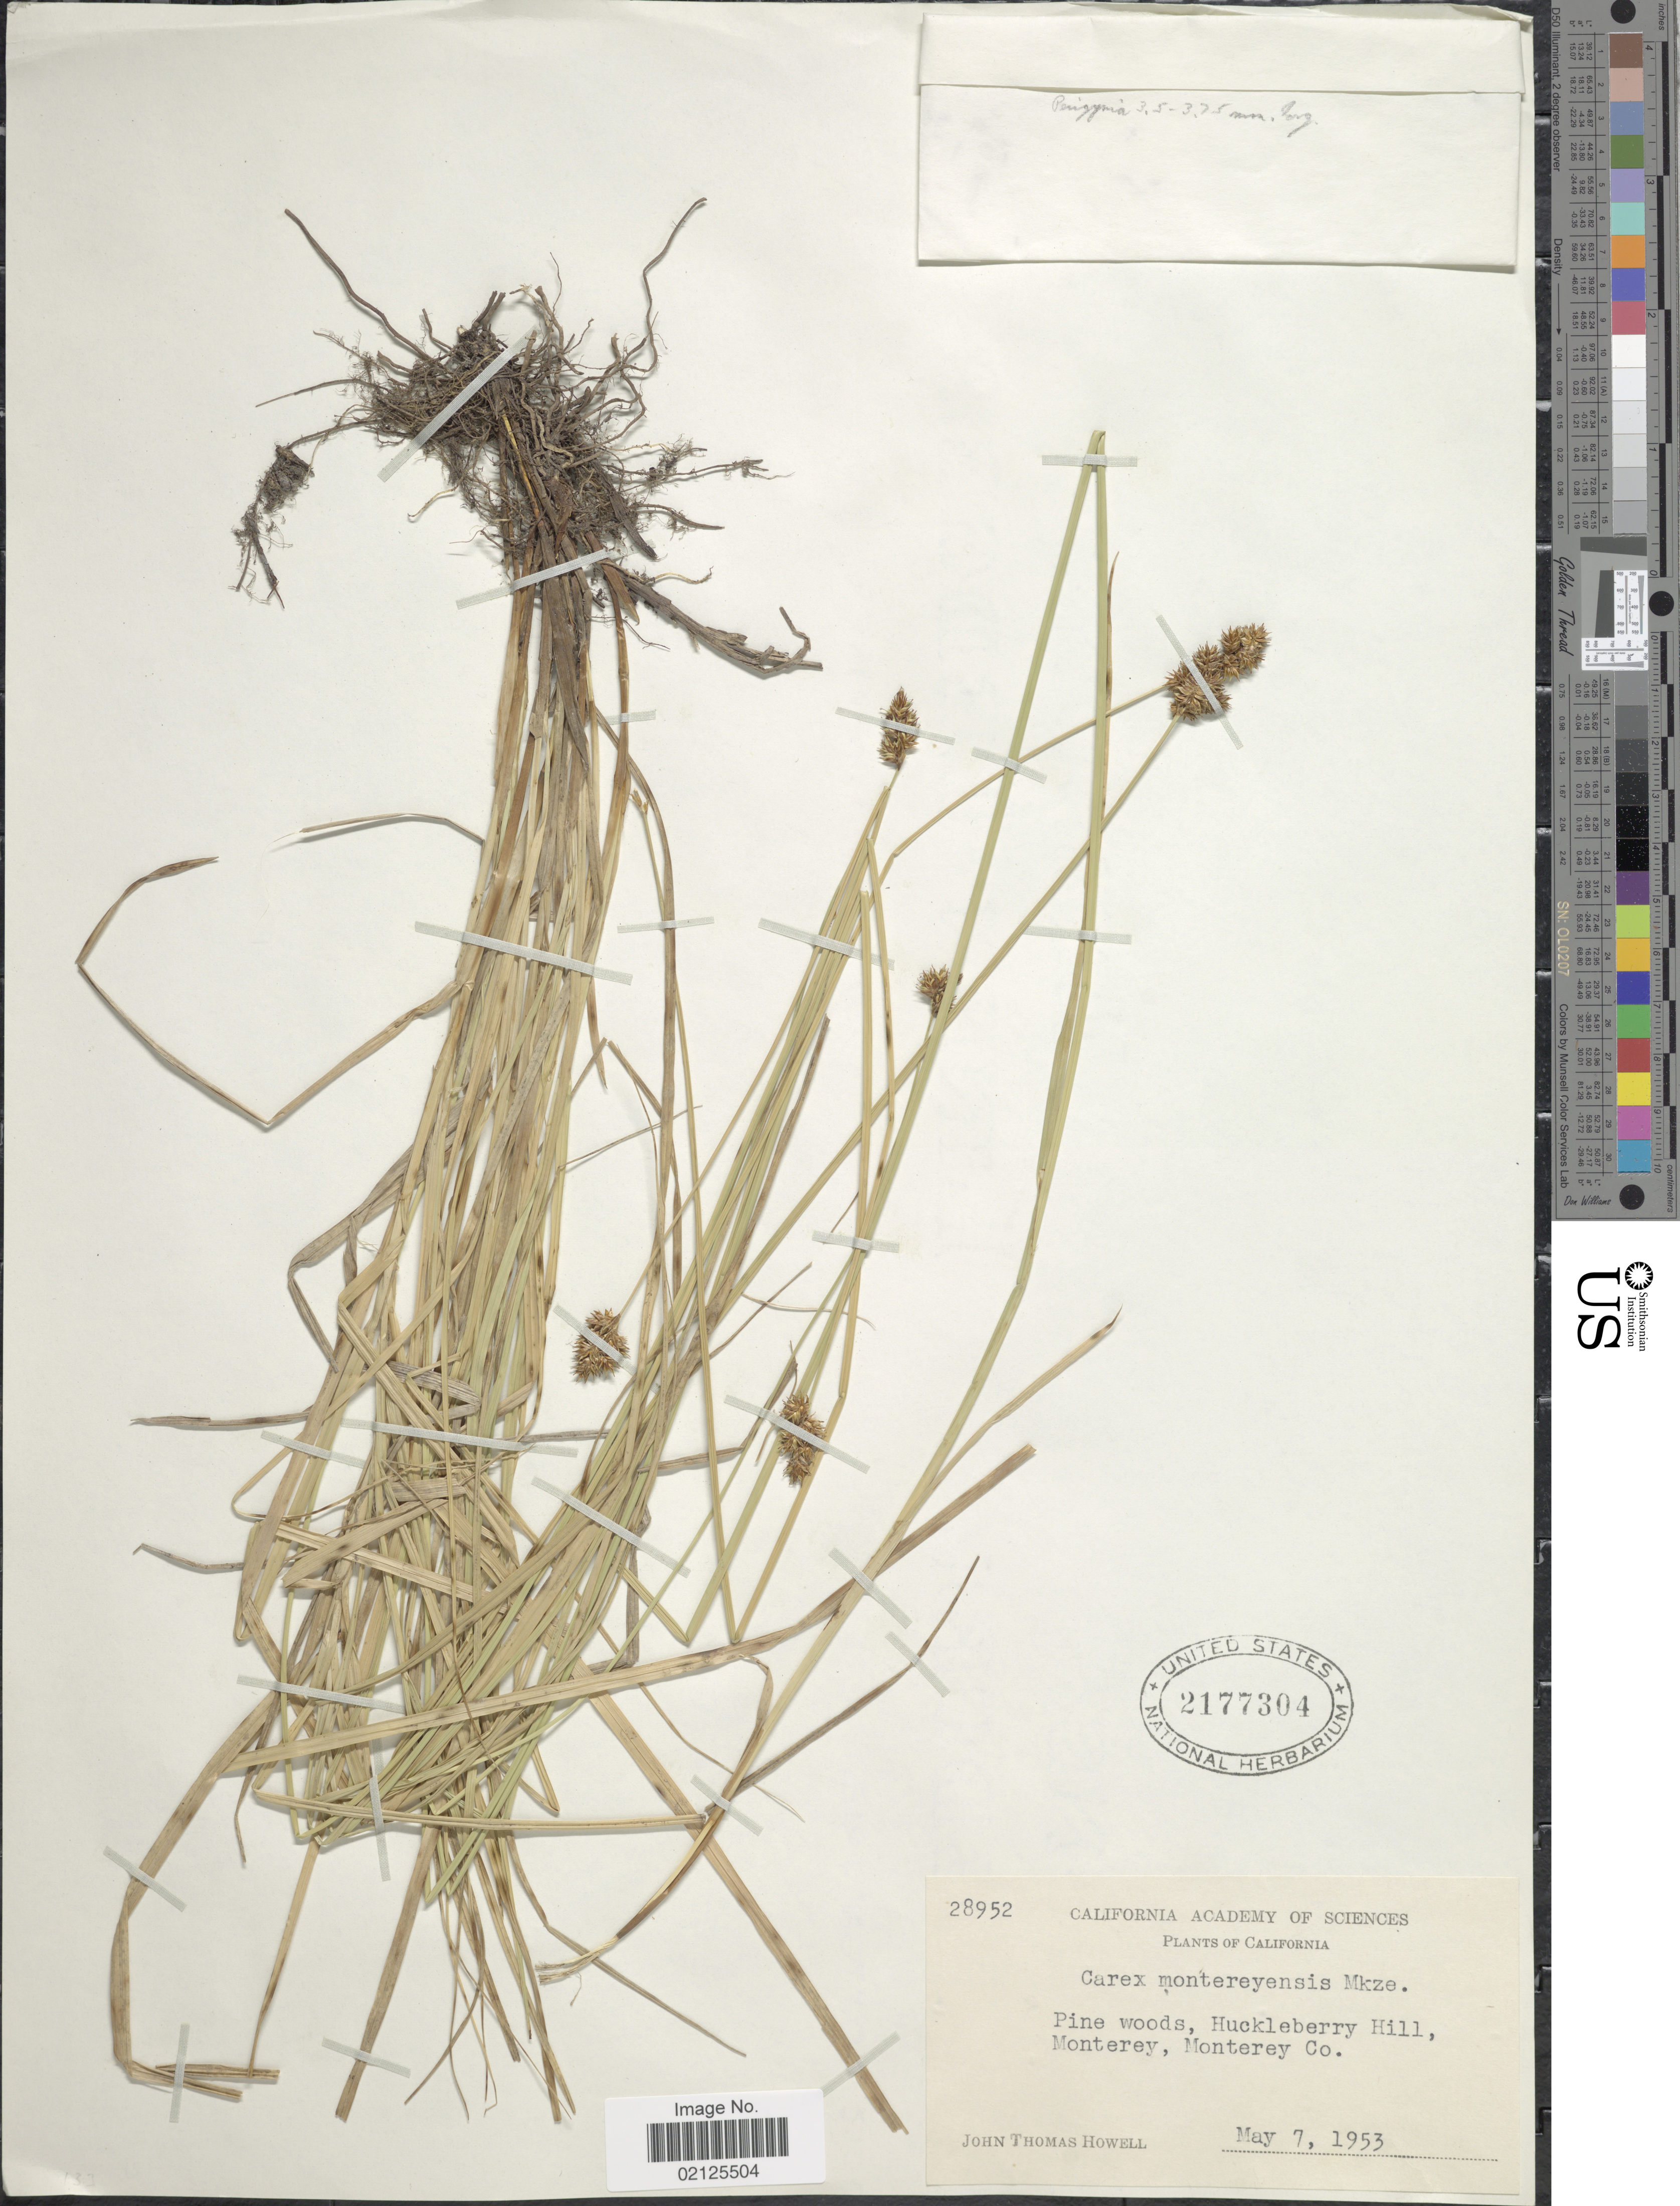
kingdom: Plantae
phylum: Tracheophyta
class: Liliopsida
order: Poales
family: Cyperaceae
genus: Carex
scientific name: Carex harfordii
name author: Mack.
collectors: J. T. Howell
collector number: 28952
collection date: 1953-05-07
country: United States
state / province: California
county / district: Monterey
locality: Pine woods, Huckleberry Hill, Monterey, Monterey Co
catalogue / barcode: US 2177304